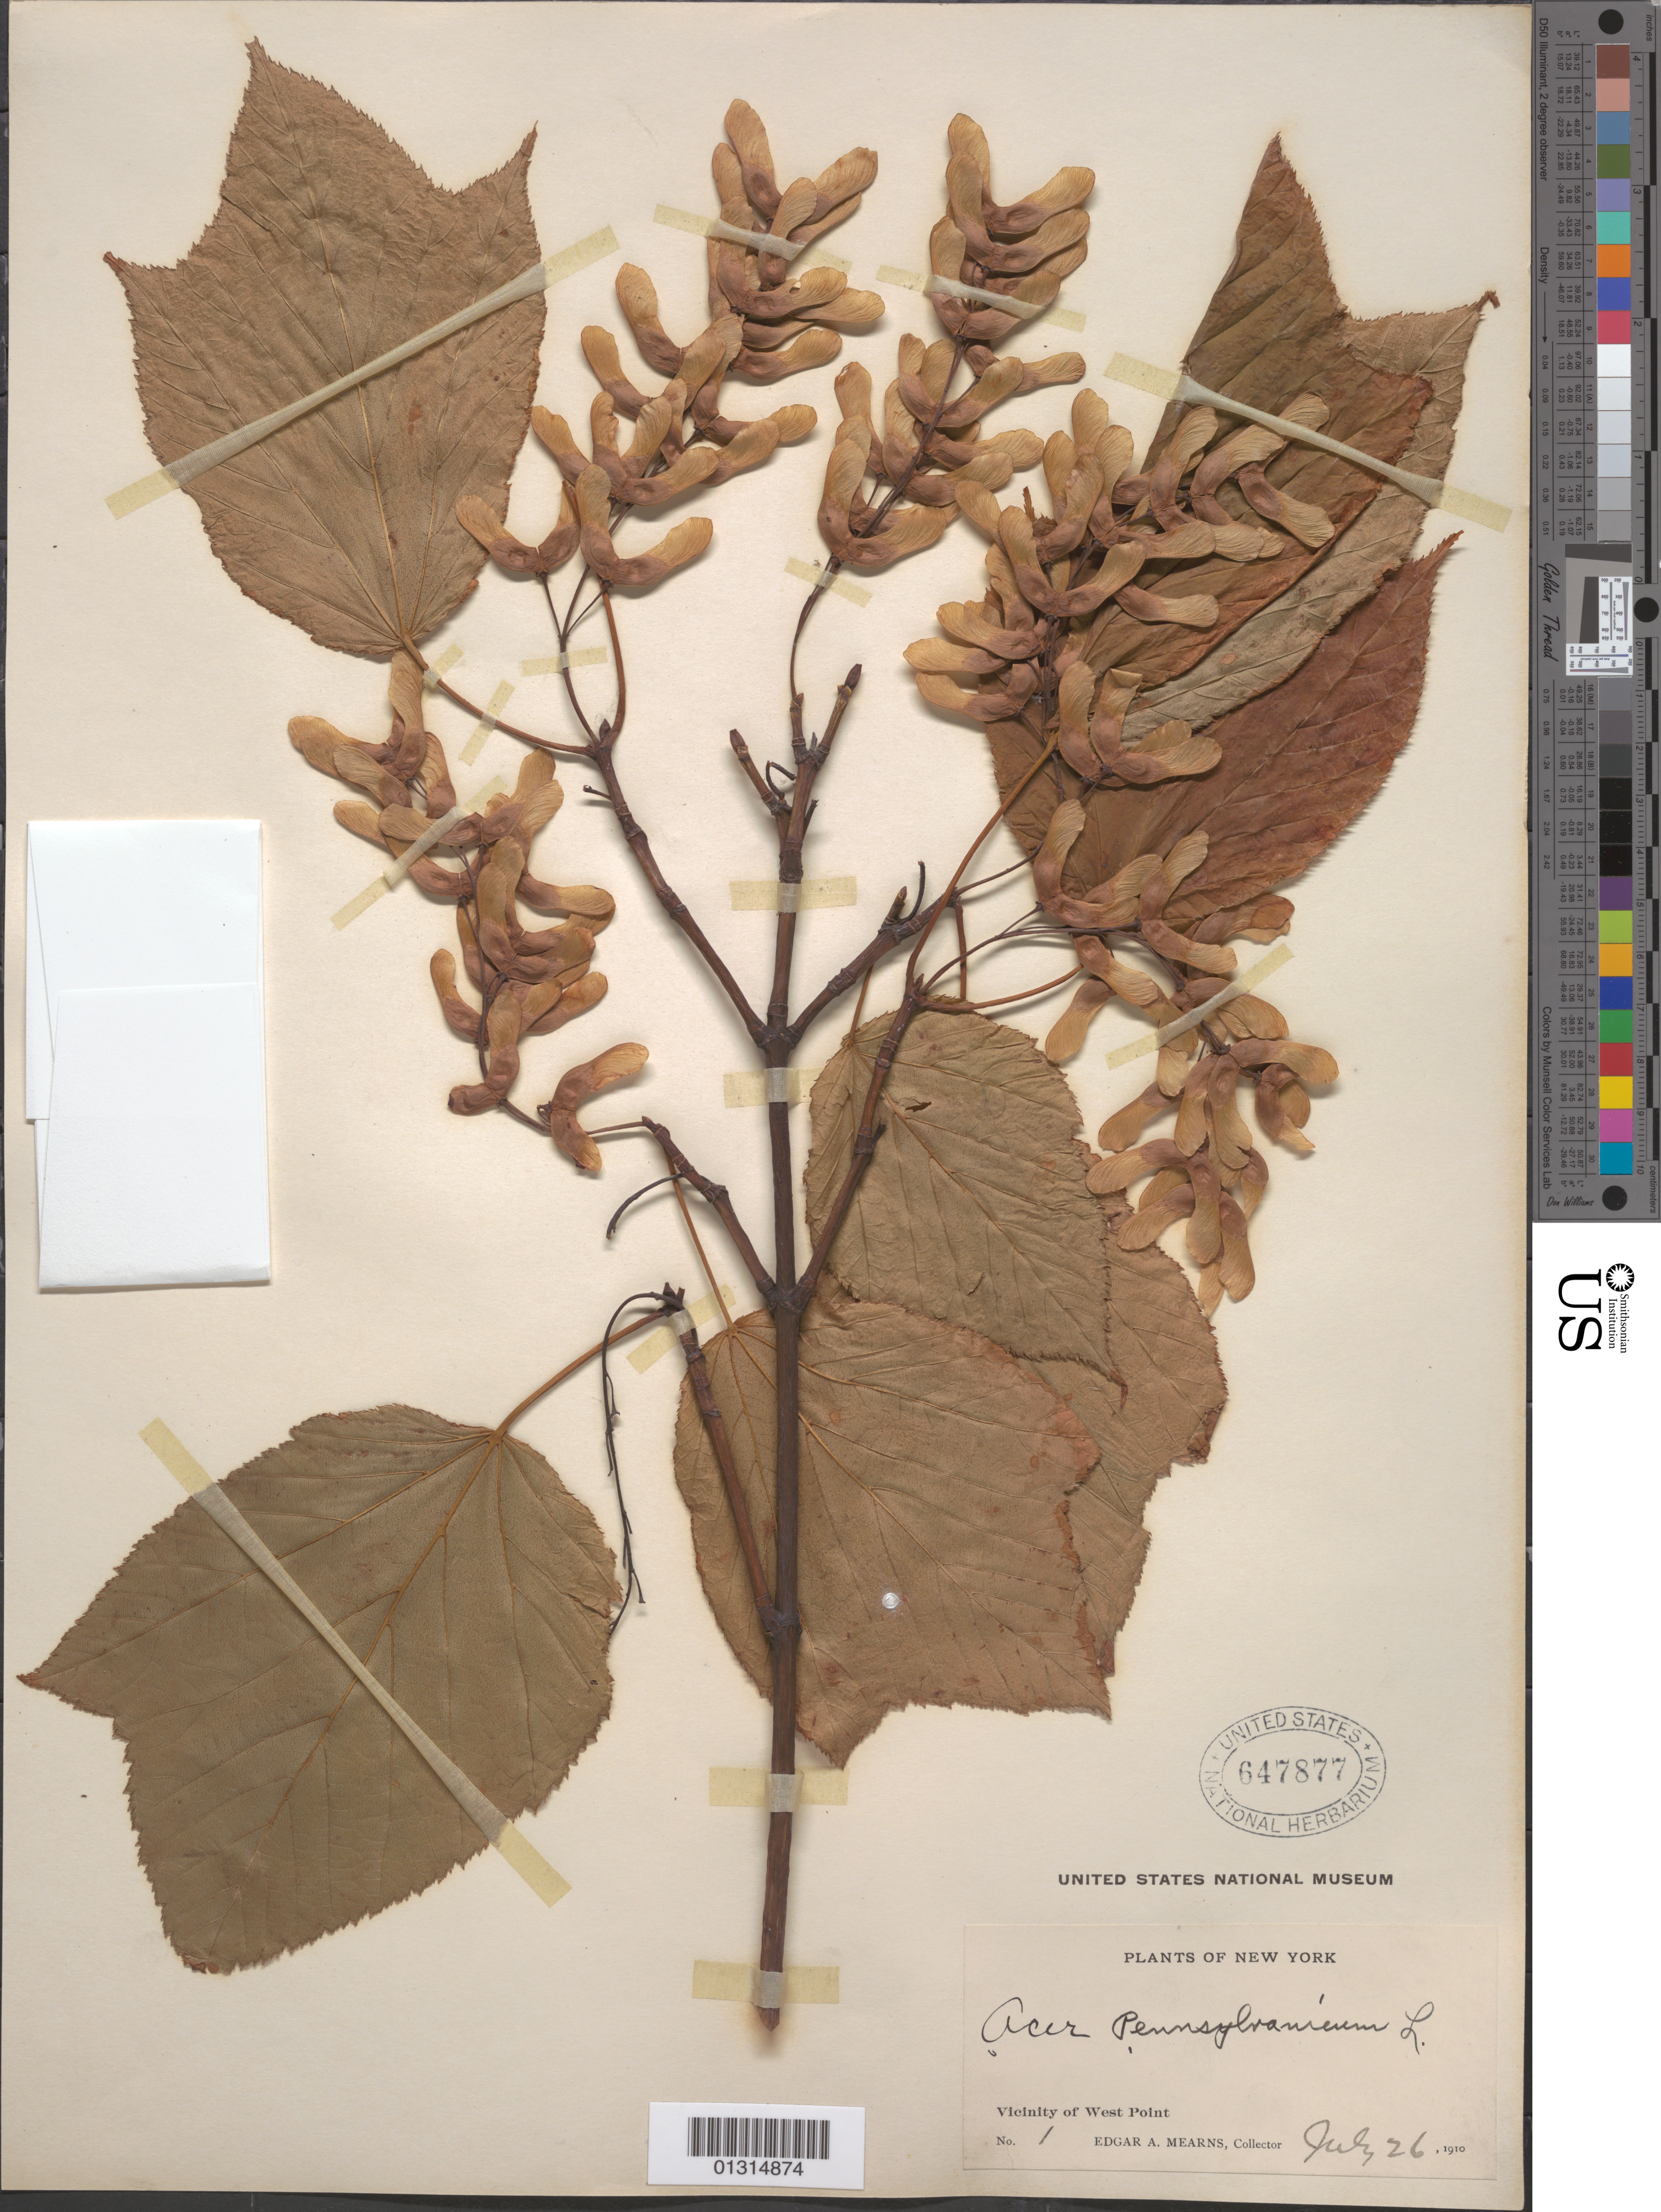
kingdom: Plantae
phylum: Tracheophyta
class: Magnoliopsida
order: Sapindales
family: Sapindaceae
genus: Acer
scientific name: Acer pensylvanicum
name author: L.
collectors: E. A. Mearns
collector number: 1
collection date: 1910-07-26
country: United States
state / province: New York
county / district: Orange County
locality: West Point, vicinity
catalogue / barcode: US 647877